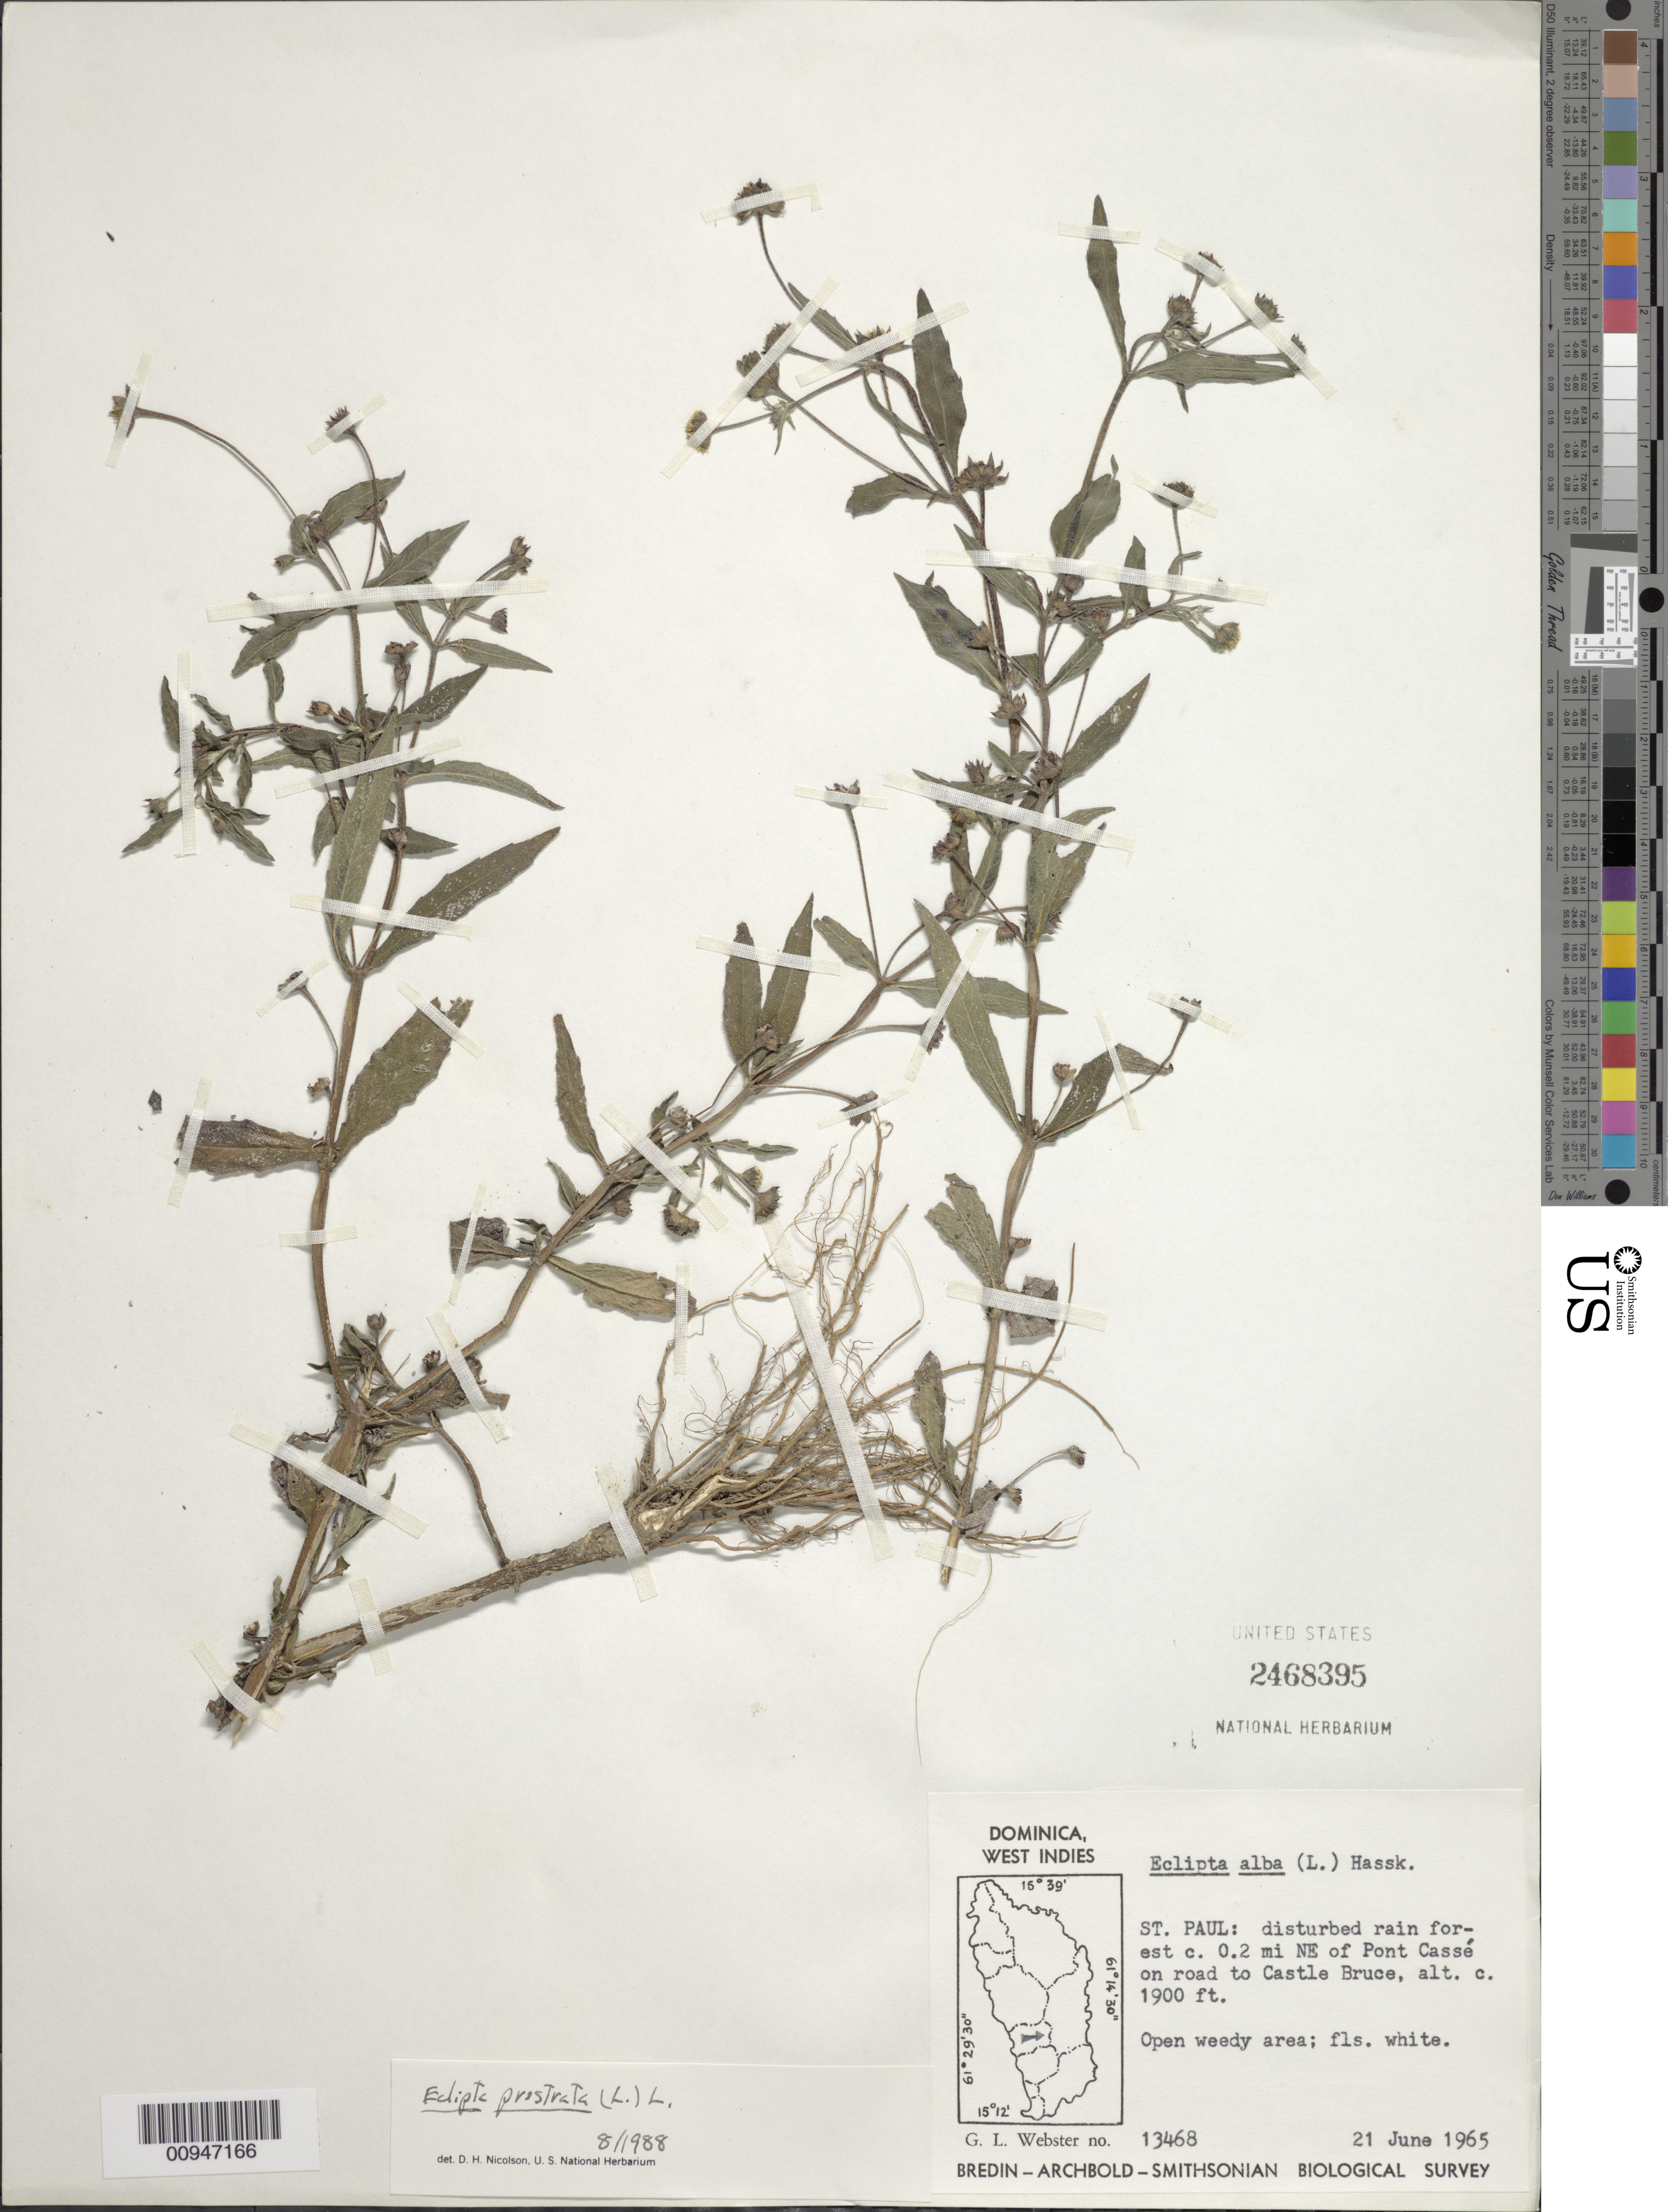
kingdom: Plantae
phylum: Tracheophyta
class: Magnoliopsida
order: Asterales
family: Asteraceae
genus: Eclipta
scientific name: Eclipta prostrata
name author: (L.) L.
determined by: Nicolson, Dan H.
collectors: G. L. Webster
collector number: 13468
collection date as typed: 21 Jun 1965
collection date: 1965-06-21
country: Dominica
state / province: St. Paul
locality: Disturbed rain forest est. c. 0.2 mi NE of Pont Cassé on road to Castle Bruce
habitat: Open weedy area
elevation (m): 579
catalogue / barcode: US 2468395